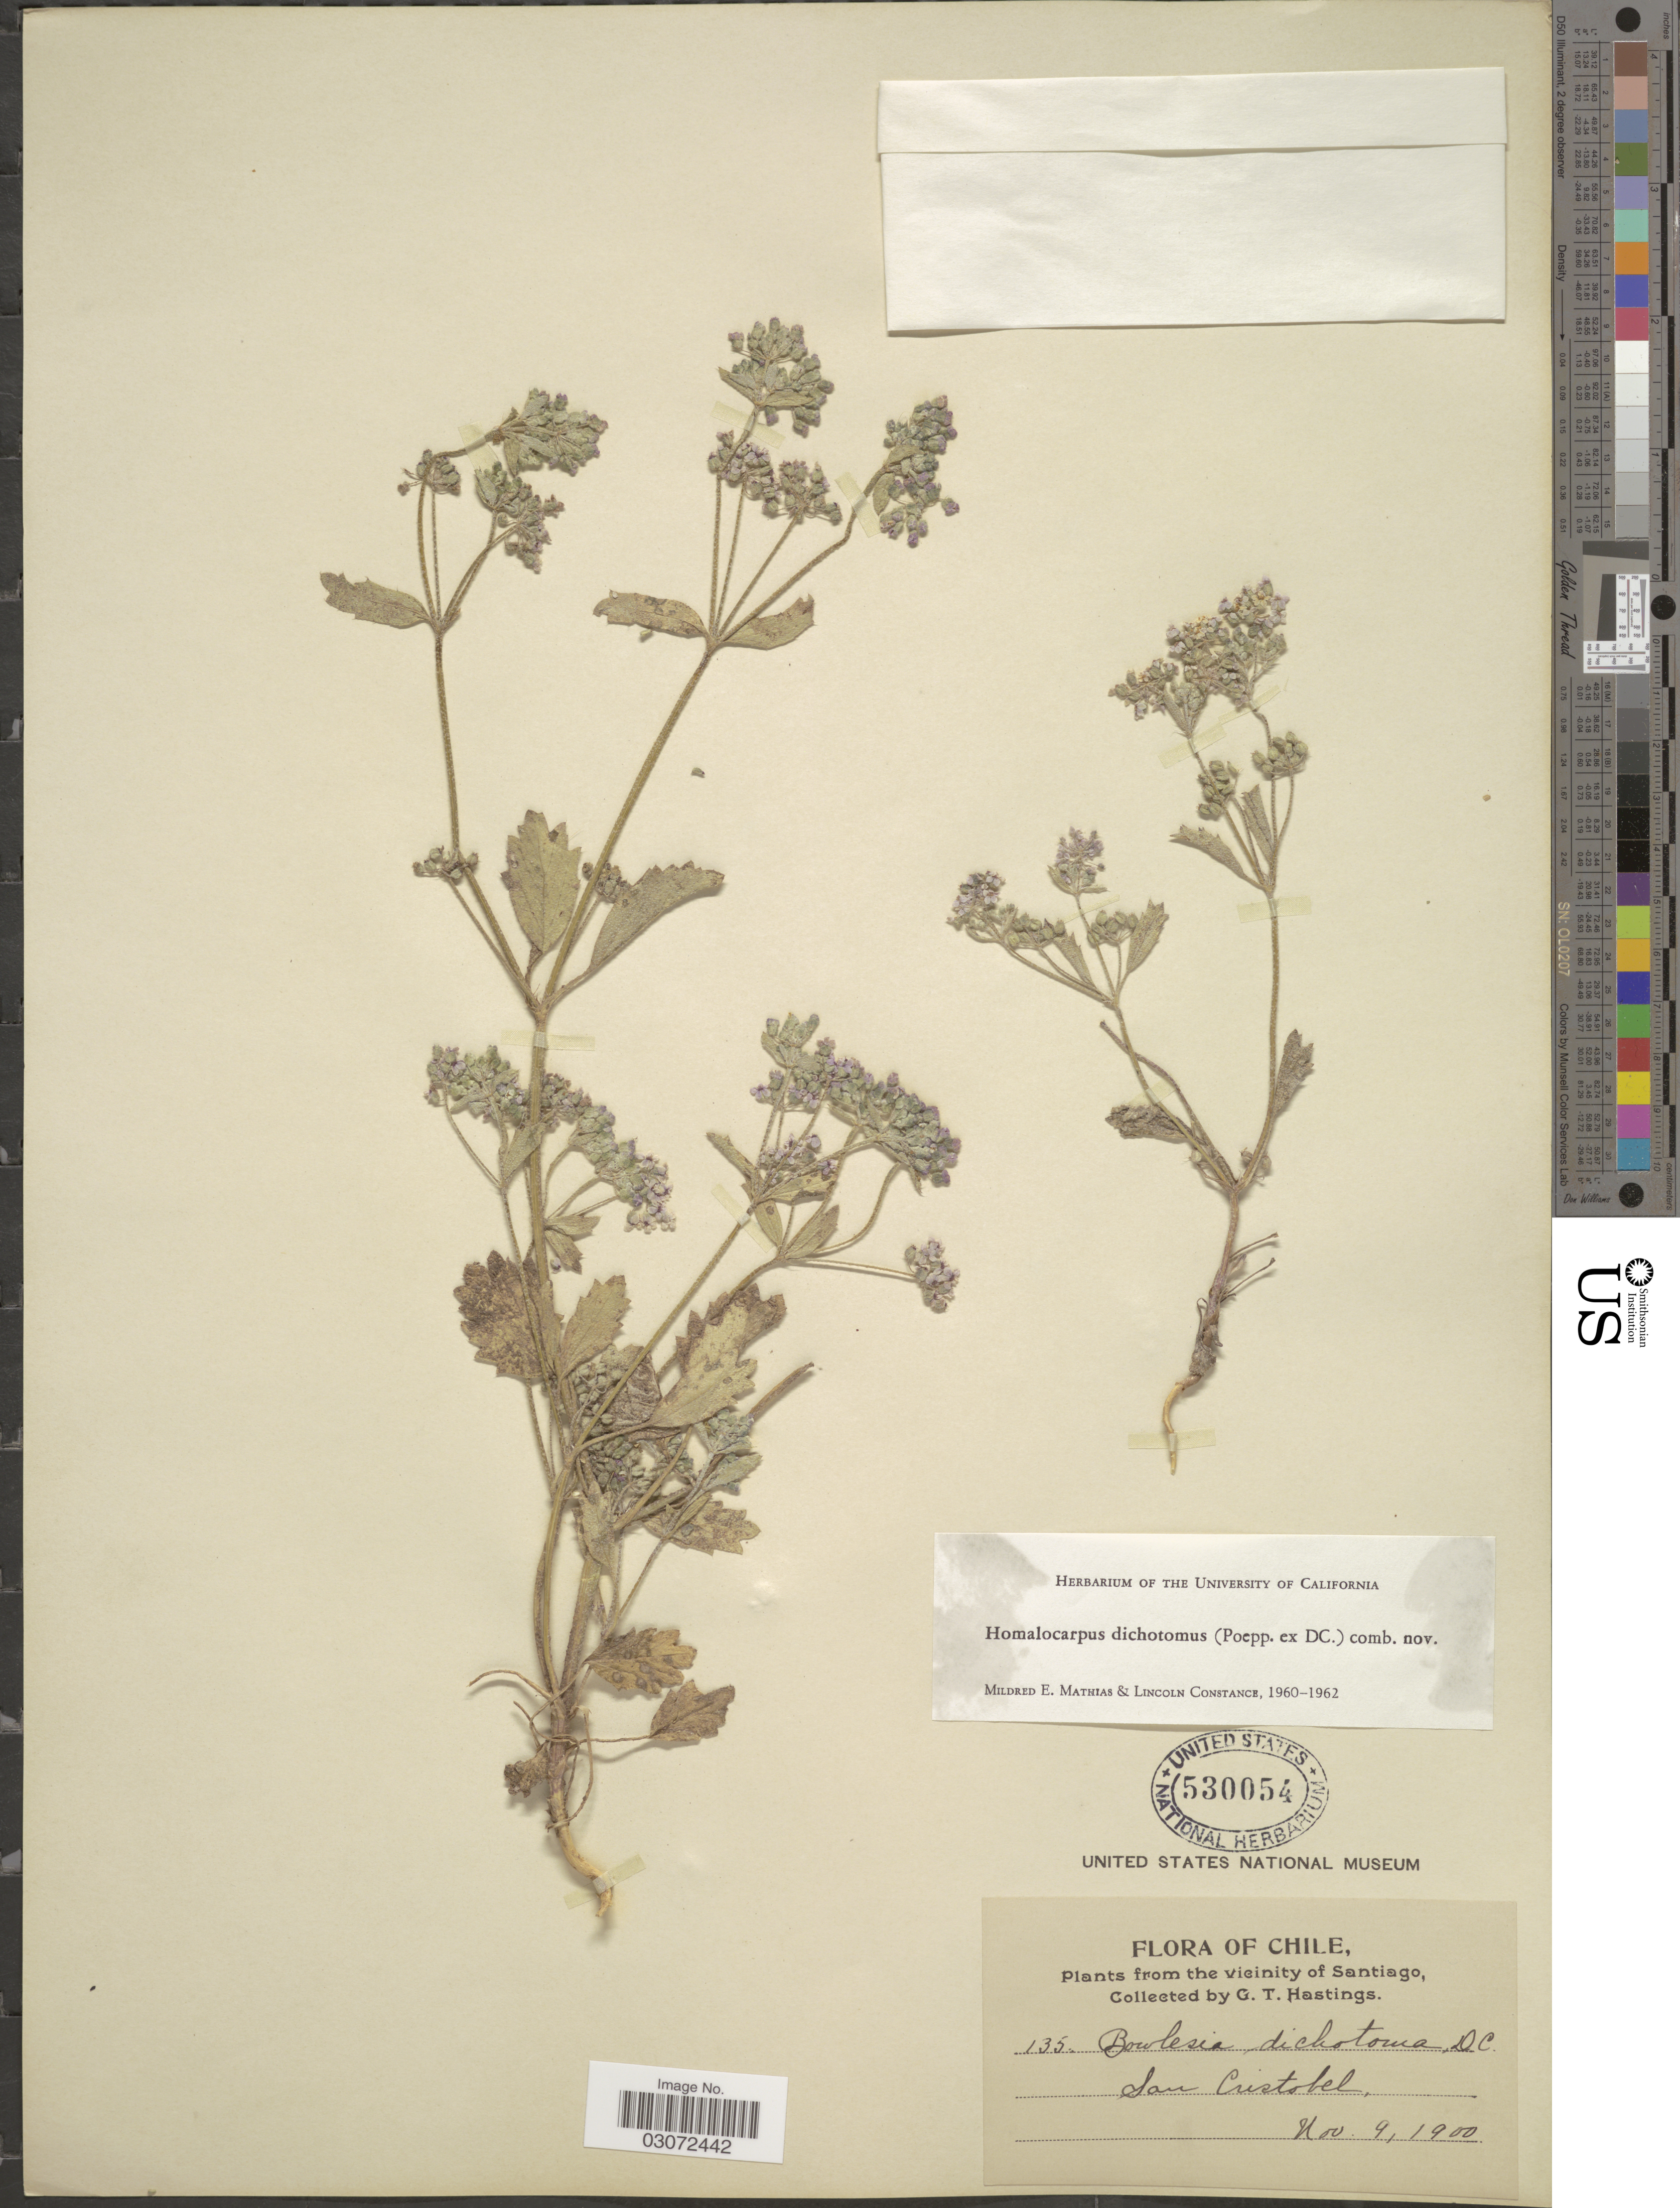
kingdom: Plantae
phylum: Tracheophyta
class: Magnoliopsida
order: Apiales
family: Apiaceae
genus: Homalocarpus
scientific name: Homalocarpus dichotomus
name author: (Poepp. ex DC.) Mathias & Constance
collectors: G. Hastings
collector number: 135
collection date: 1900-11-09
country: Chile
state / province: Región Metropolitana (RM)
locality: Vicinity of Santiago, San Cristobal.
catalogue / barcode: US 530054